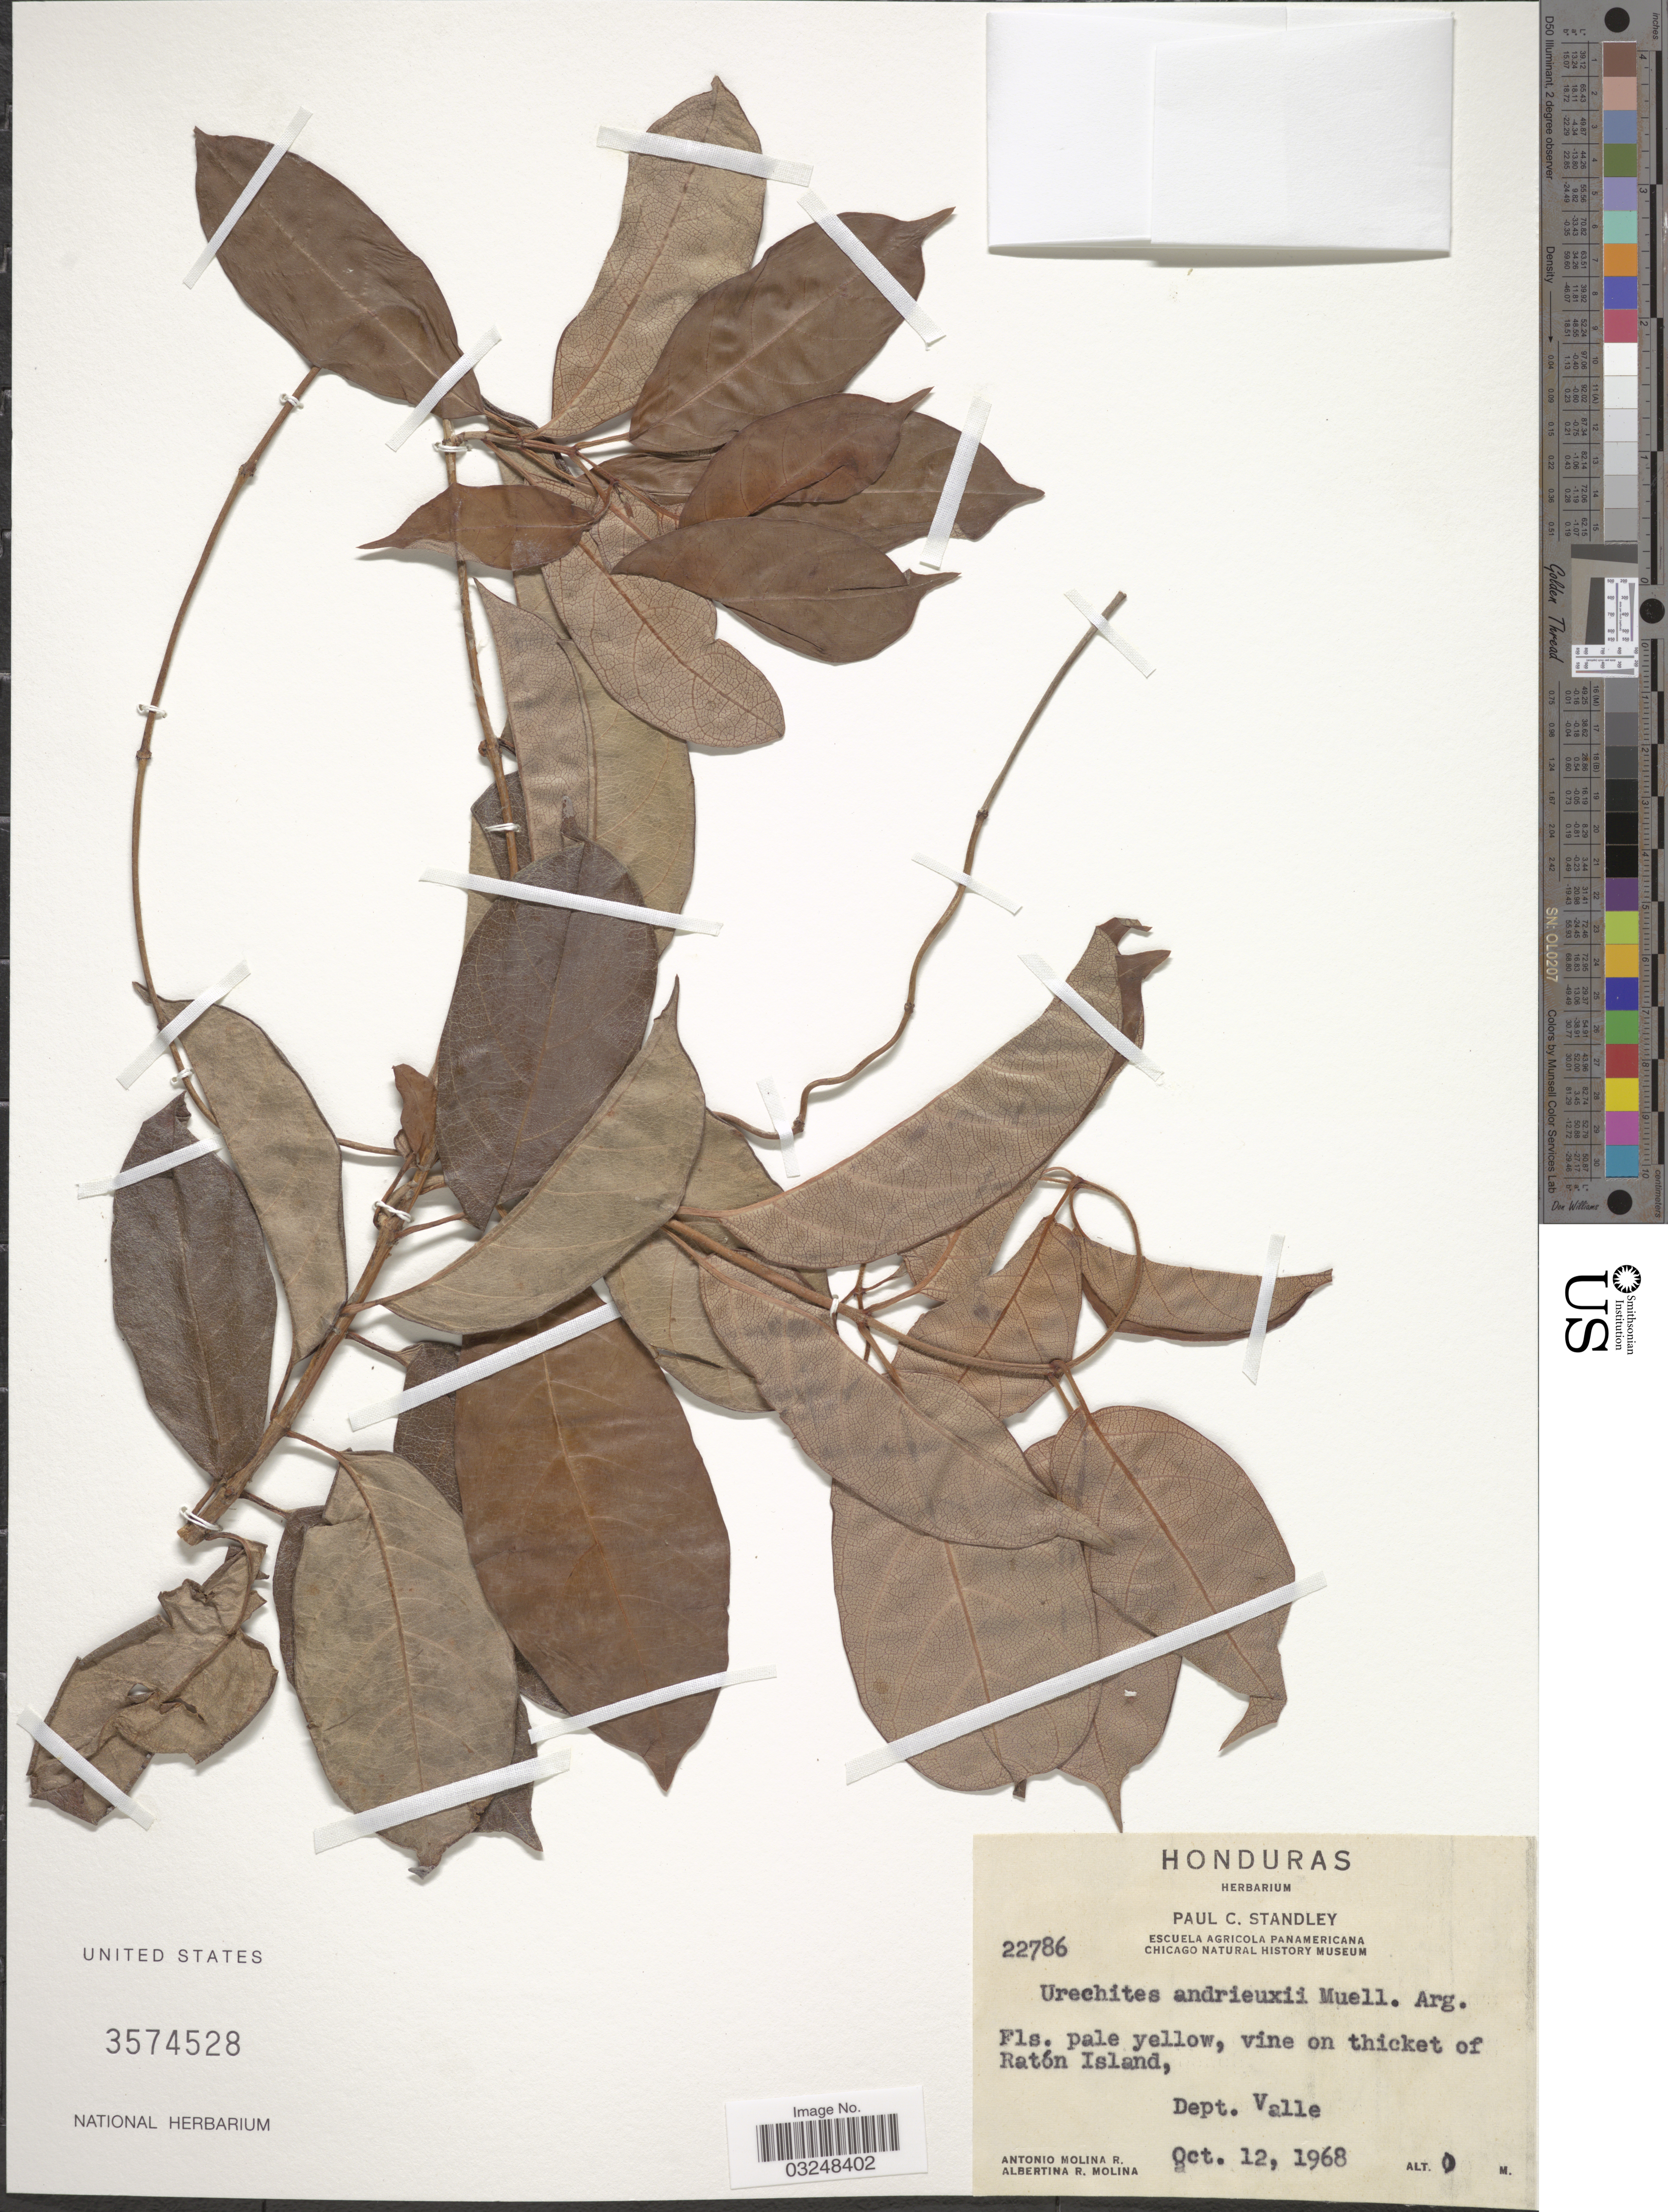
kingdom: Plantae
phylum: Tracheophyta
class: Magnoliopsida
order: Gentianales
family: Apocynaceae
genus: Urechites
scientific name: Urechites andrieuxii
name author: Müll. Arg.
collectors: A. Molina R. & A. R. Molina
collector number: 22786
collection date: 1968-10-12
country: Honduras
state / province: Valle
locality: Ratón Island, Dept. Valle.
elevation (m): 0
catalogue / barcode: US 3574528